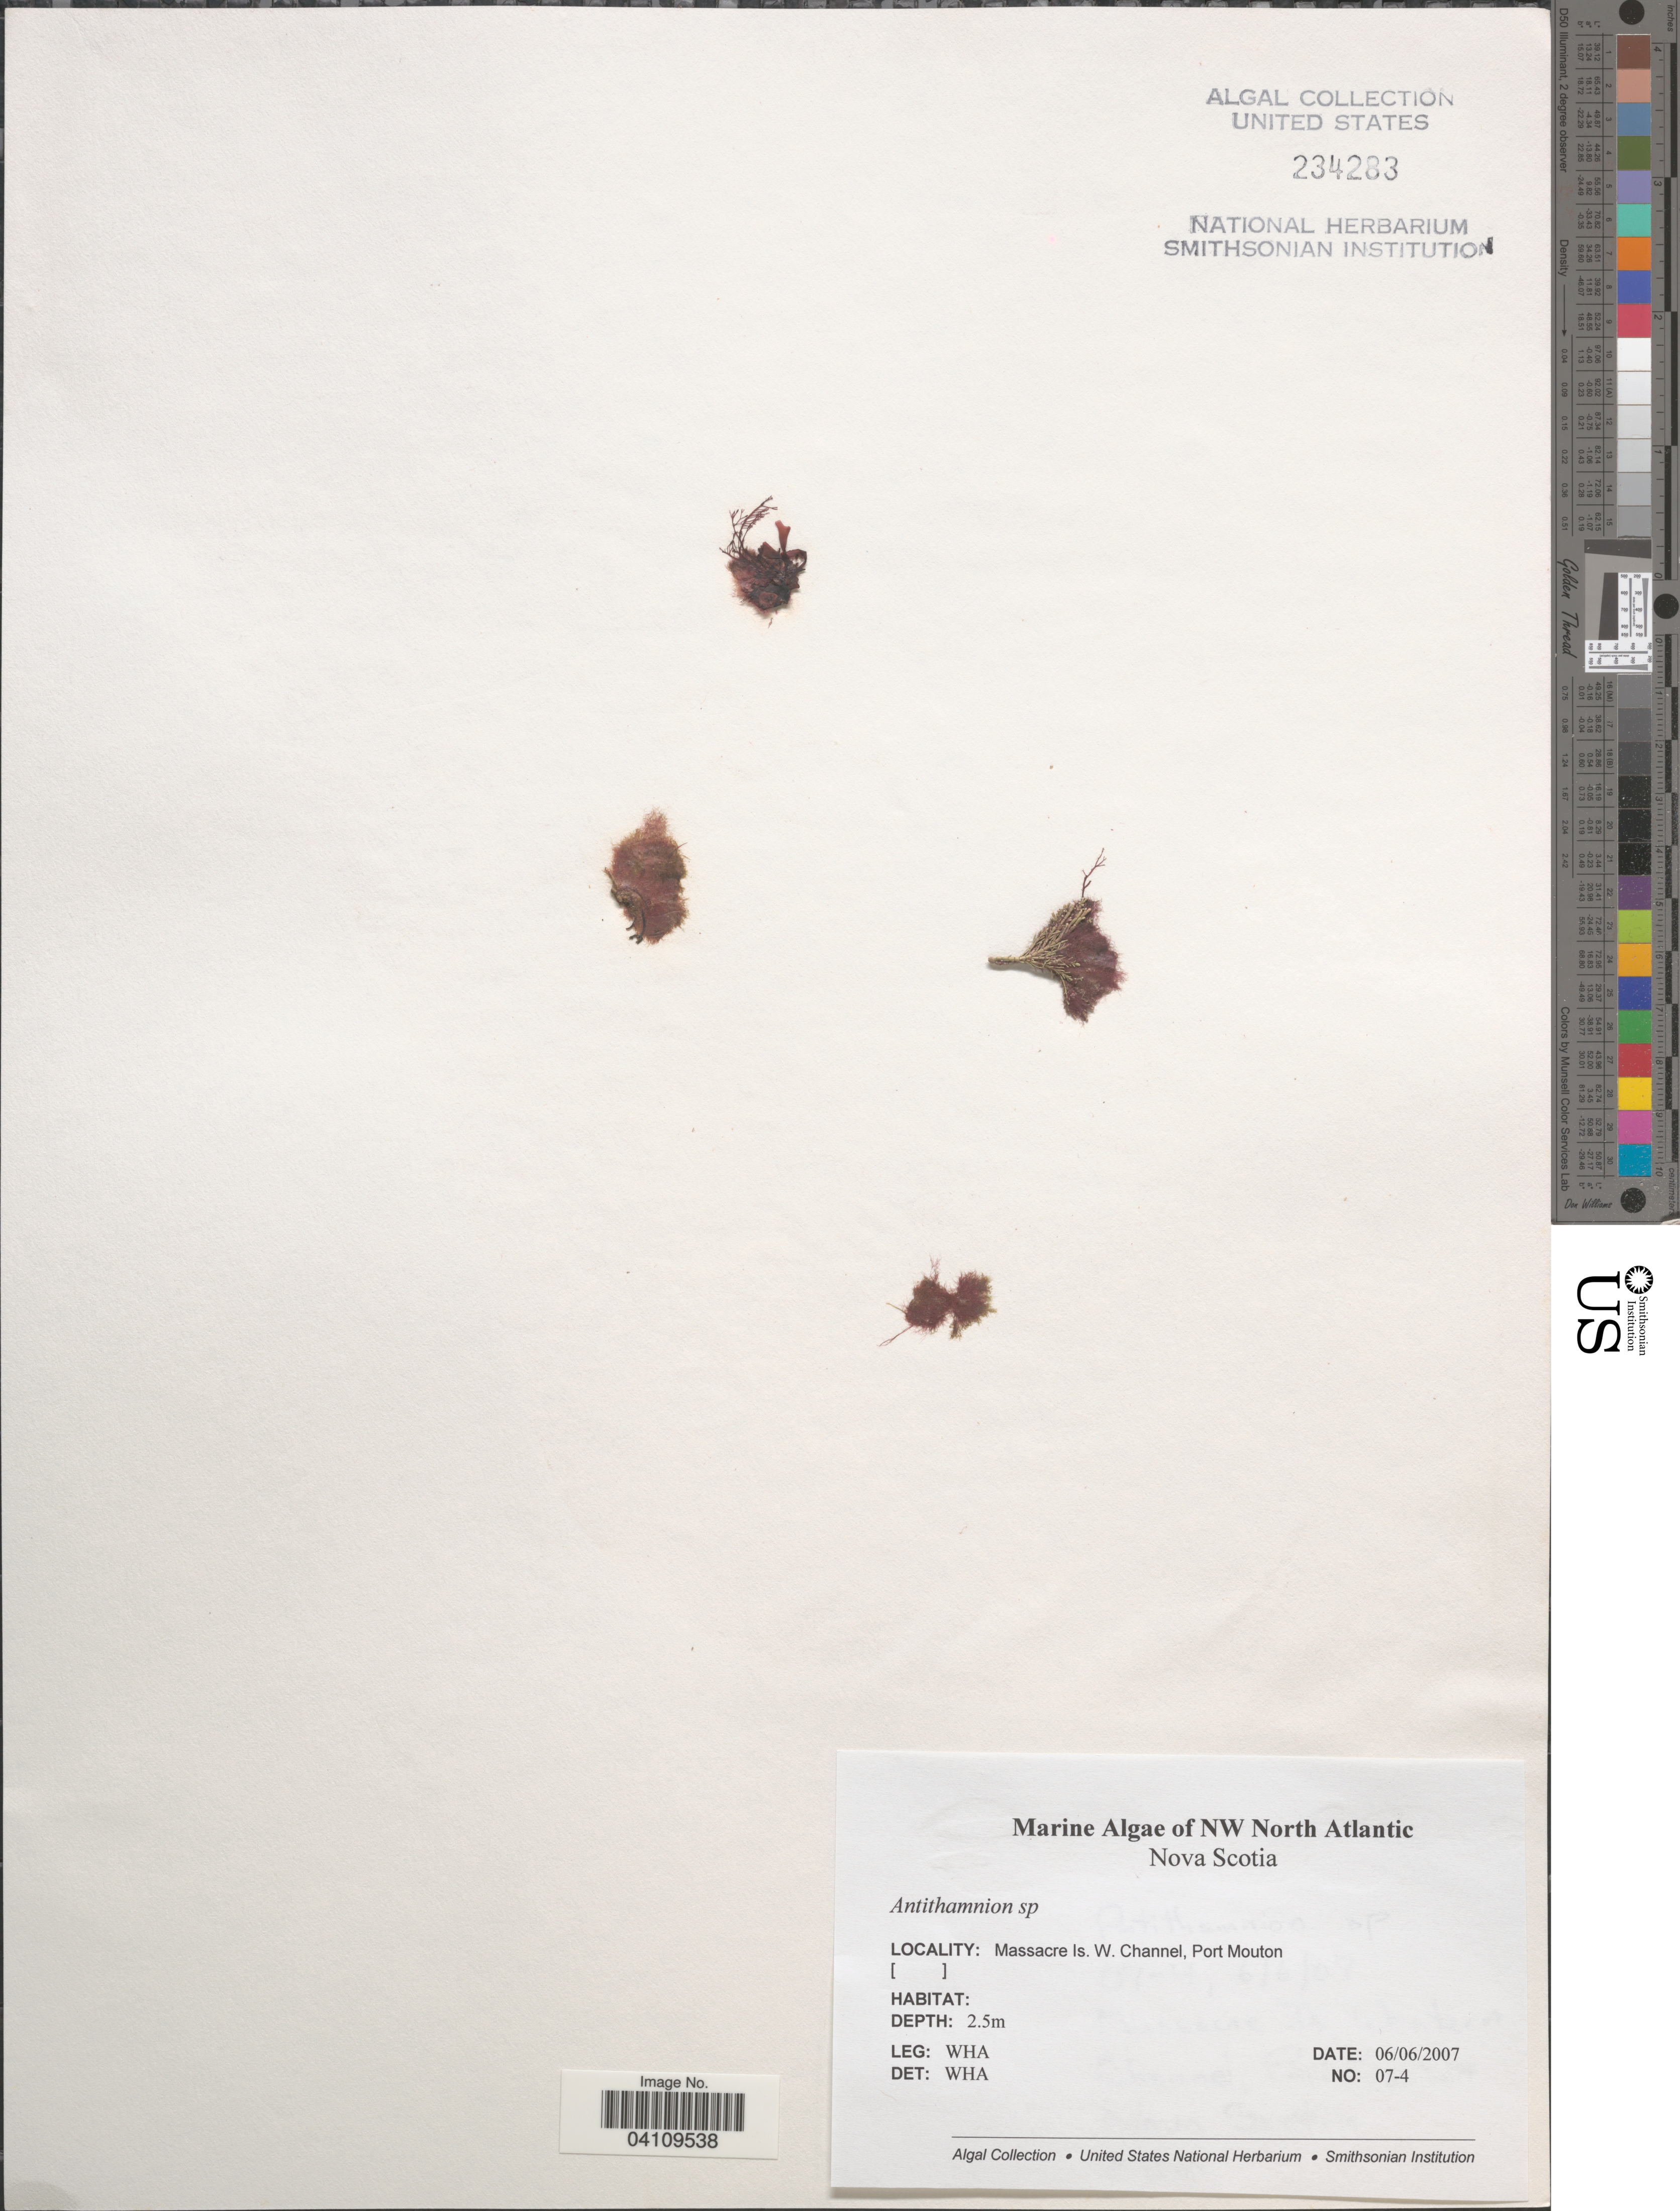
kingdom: Plantae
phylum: Rhodophyta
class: Florideophyceae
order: Ceramiales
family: Ceramiaceae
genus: Antithamnion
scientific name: Antithamnion sp.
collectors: W. H. Adey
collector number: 07-4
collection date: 2007-06-06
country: Canada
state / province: Nova Scotia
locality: NW North Atlantic. Massacre Is. W. Channel, Port Mouton.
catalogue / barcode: US 234283